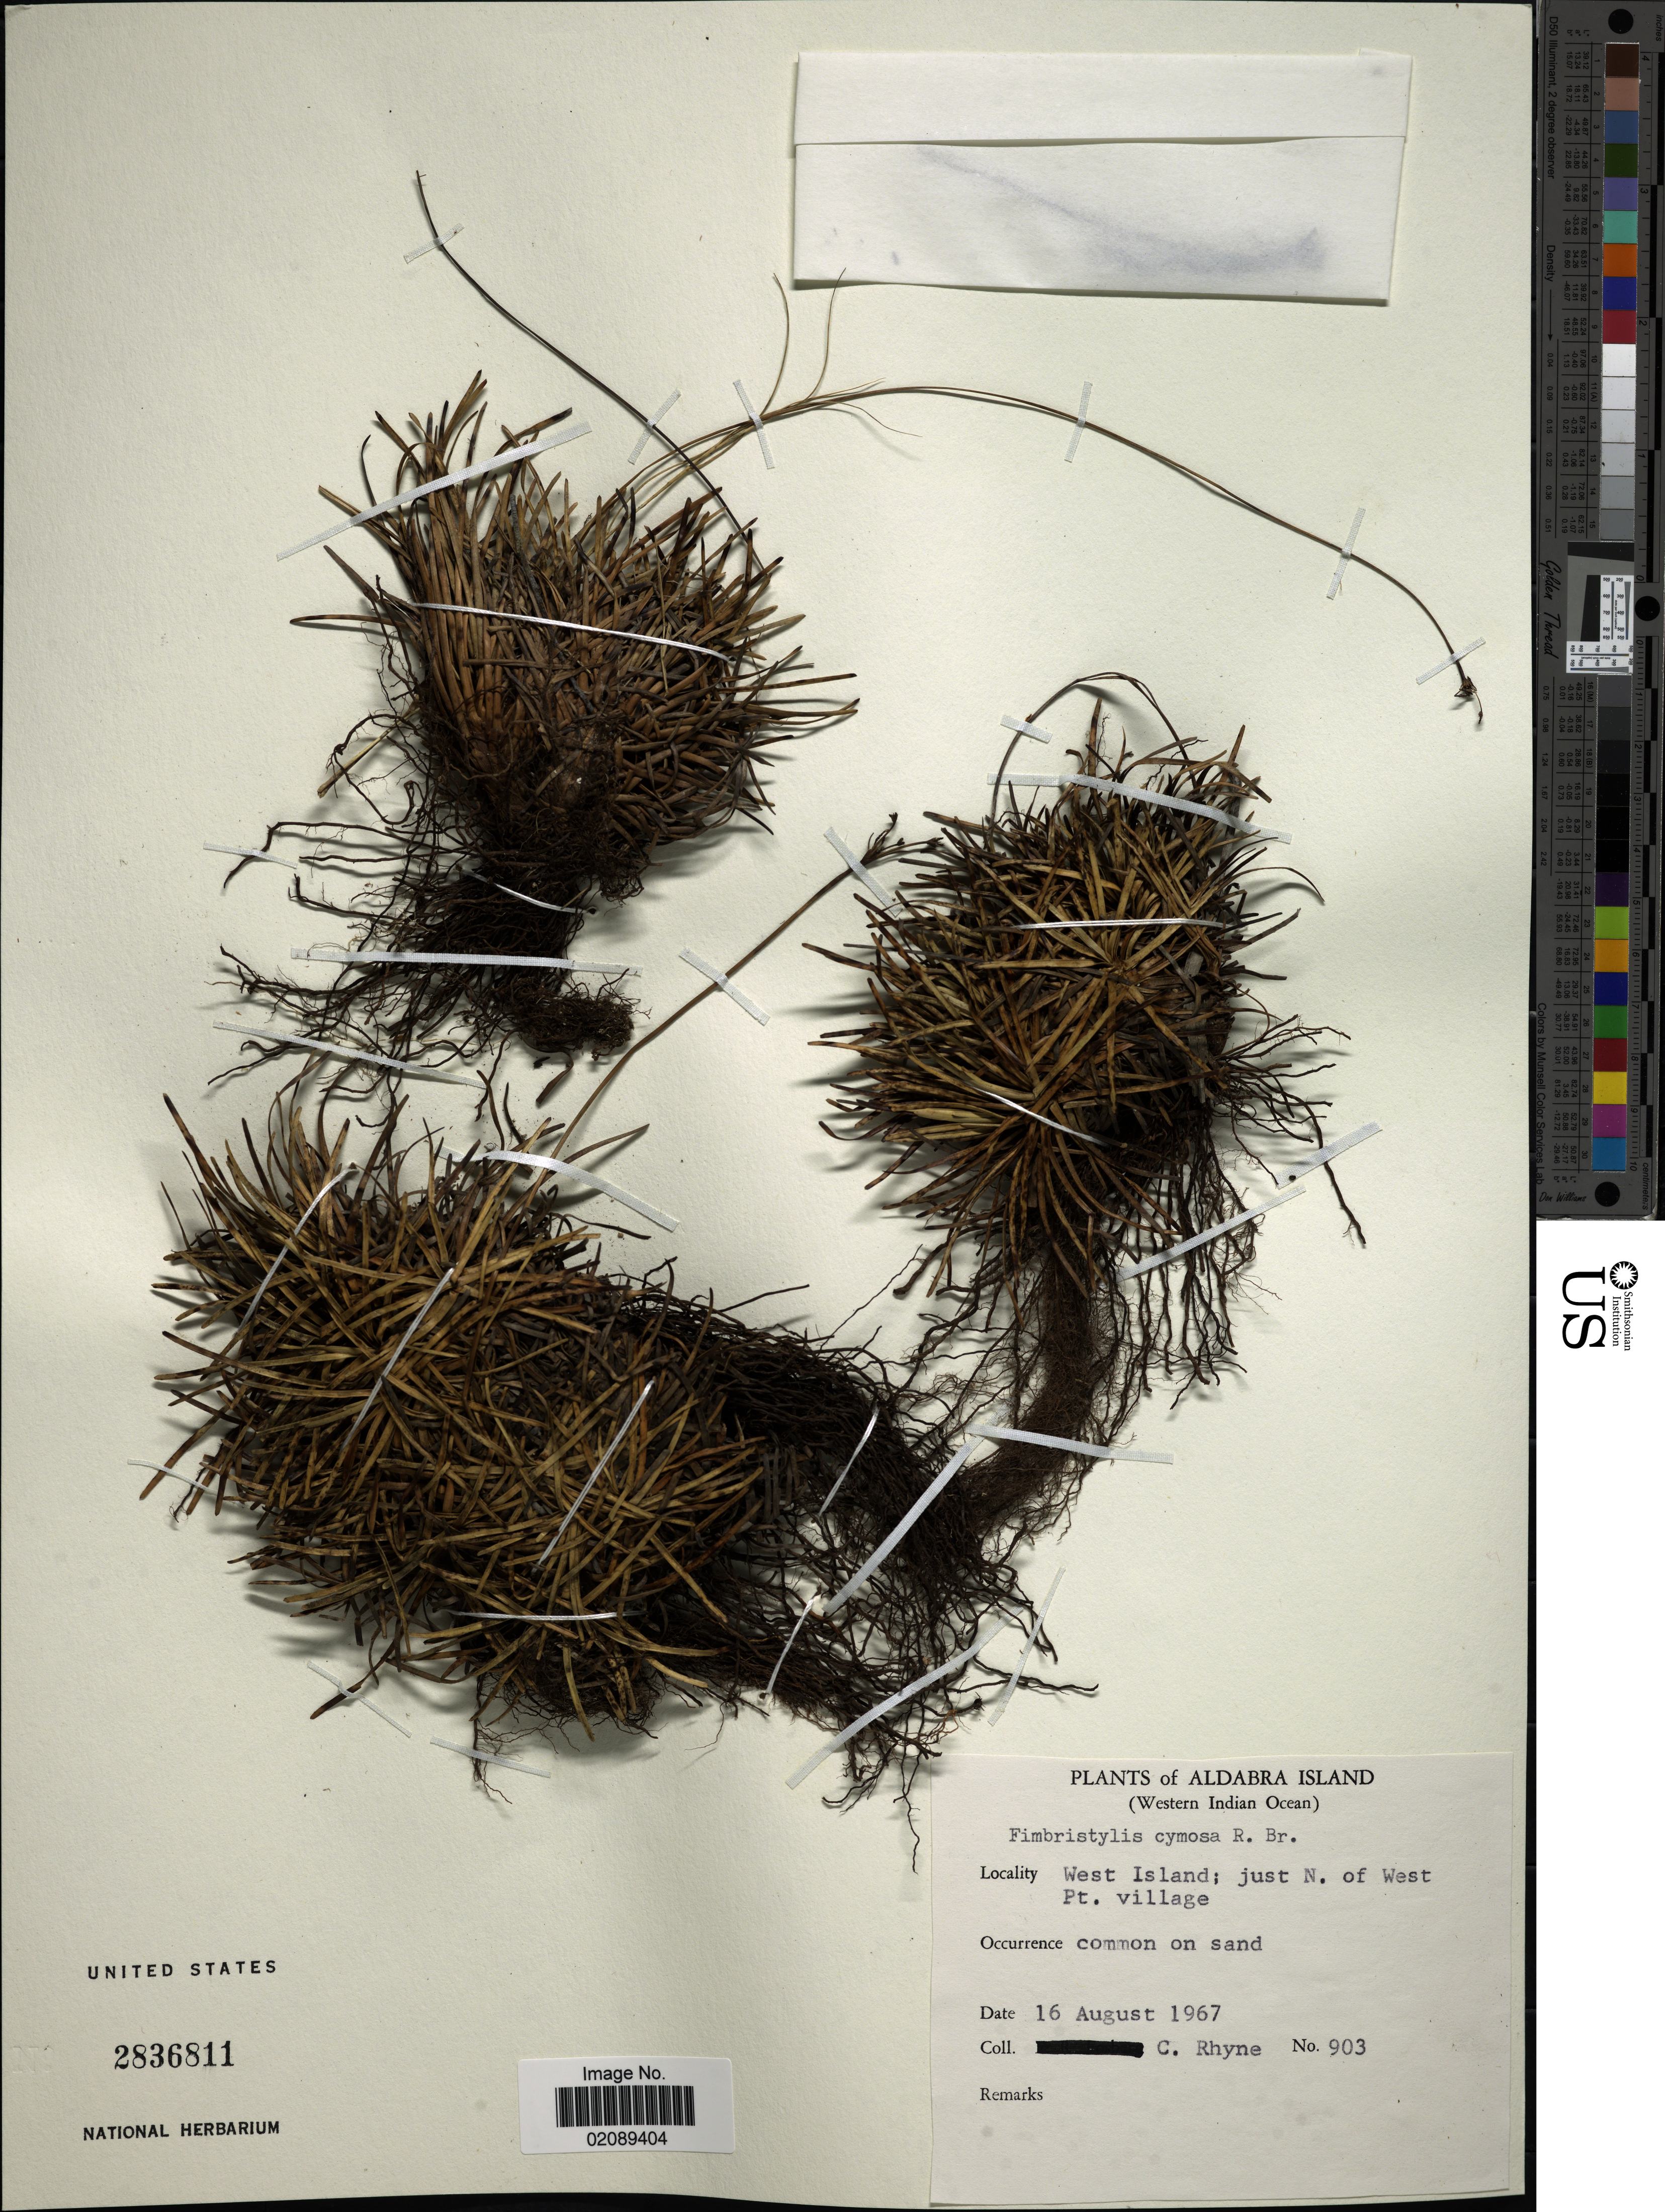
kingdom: Plantae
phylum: Tracheophyta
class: Liliopsida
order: Poales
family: Cyperaceae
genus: Fimbristylis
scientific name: Fimbristylis cymosa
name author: R. Br.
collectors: C. Rhyne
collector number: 903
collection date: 1967-08-16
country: Seychelles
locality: Aldabra Island (Western Indian Ocean), West Island; just N. of West Pt. village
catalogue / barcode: US 2836811